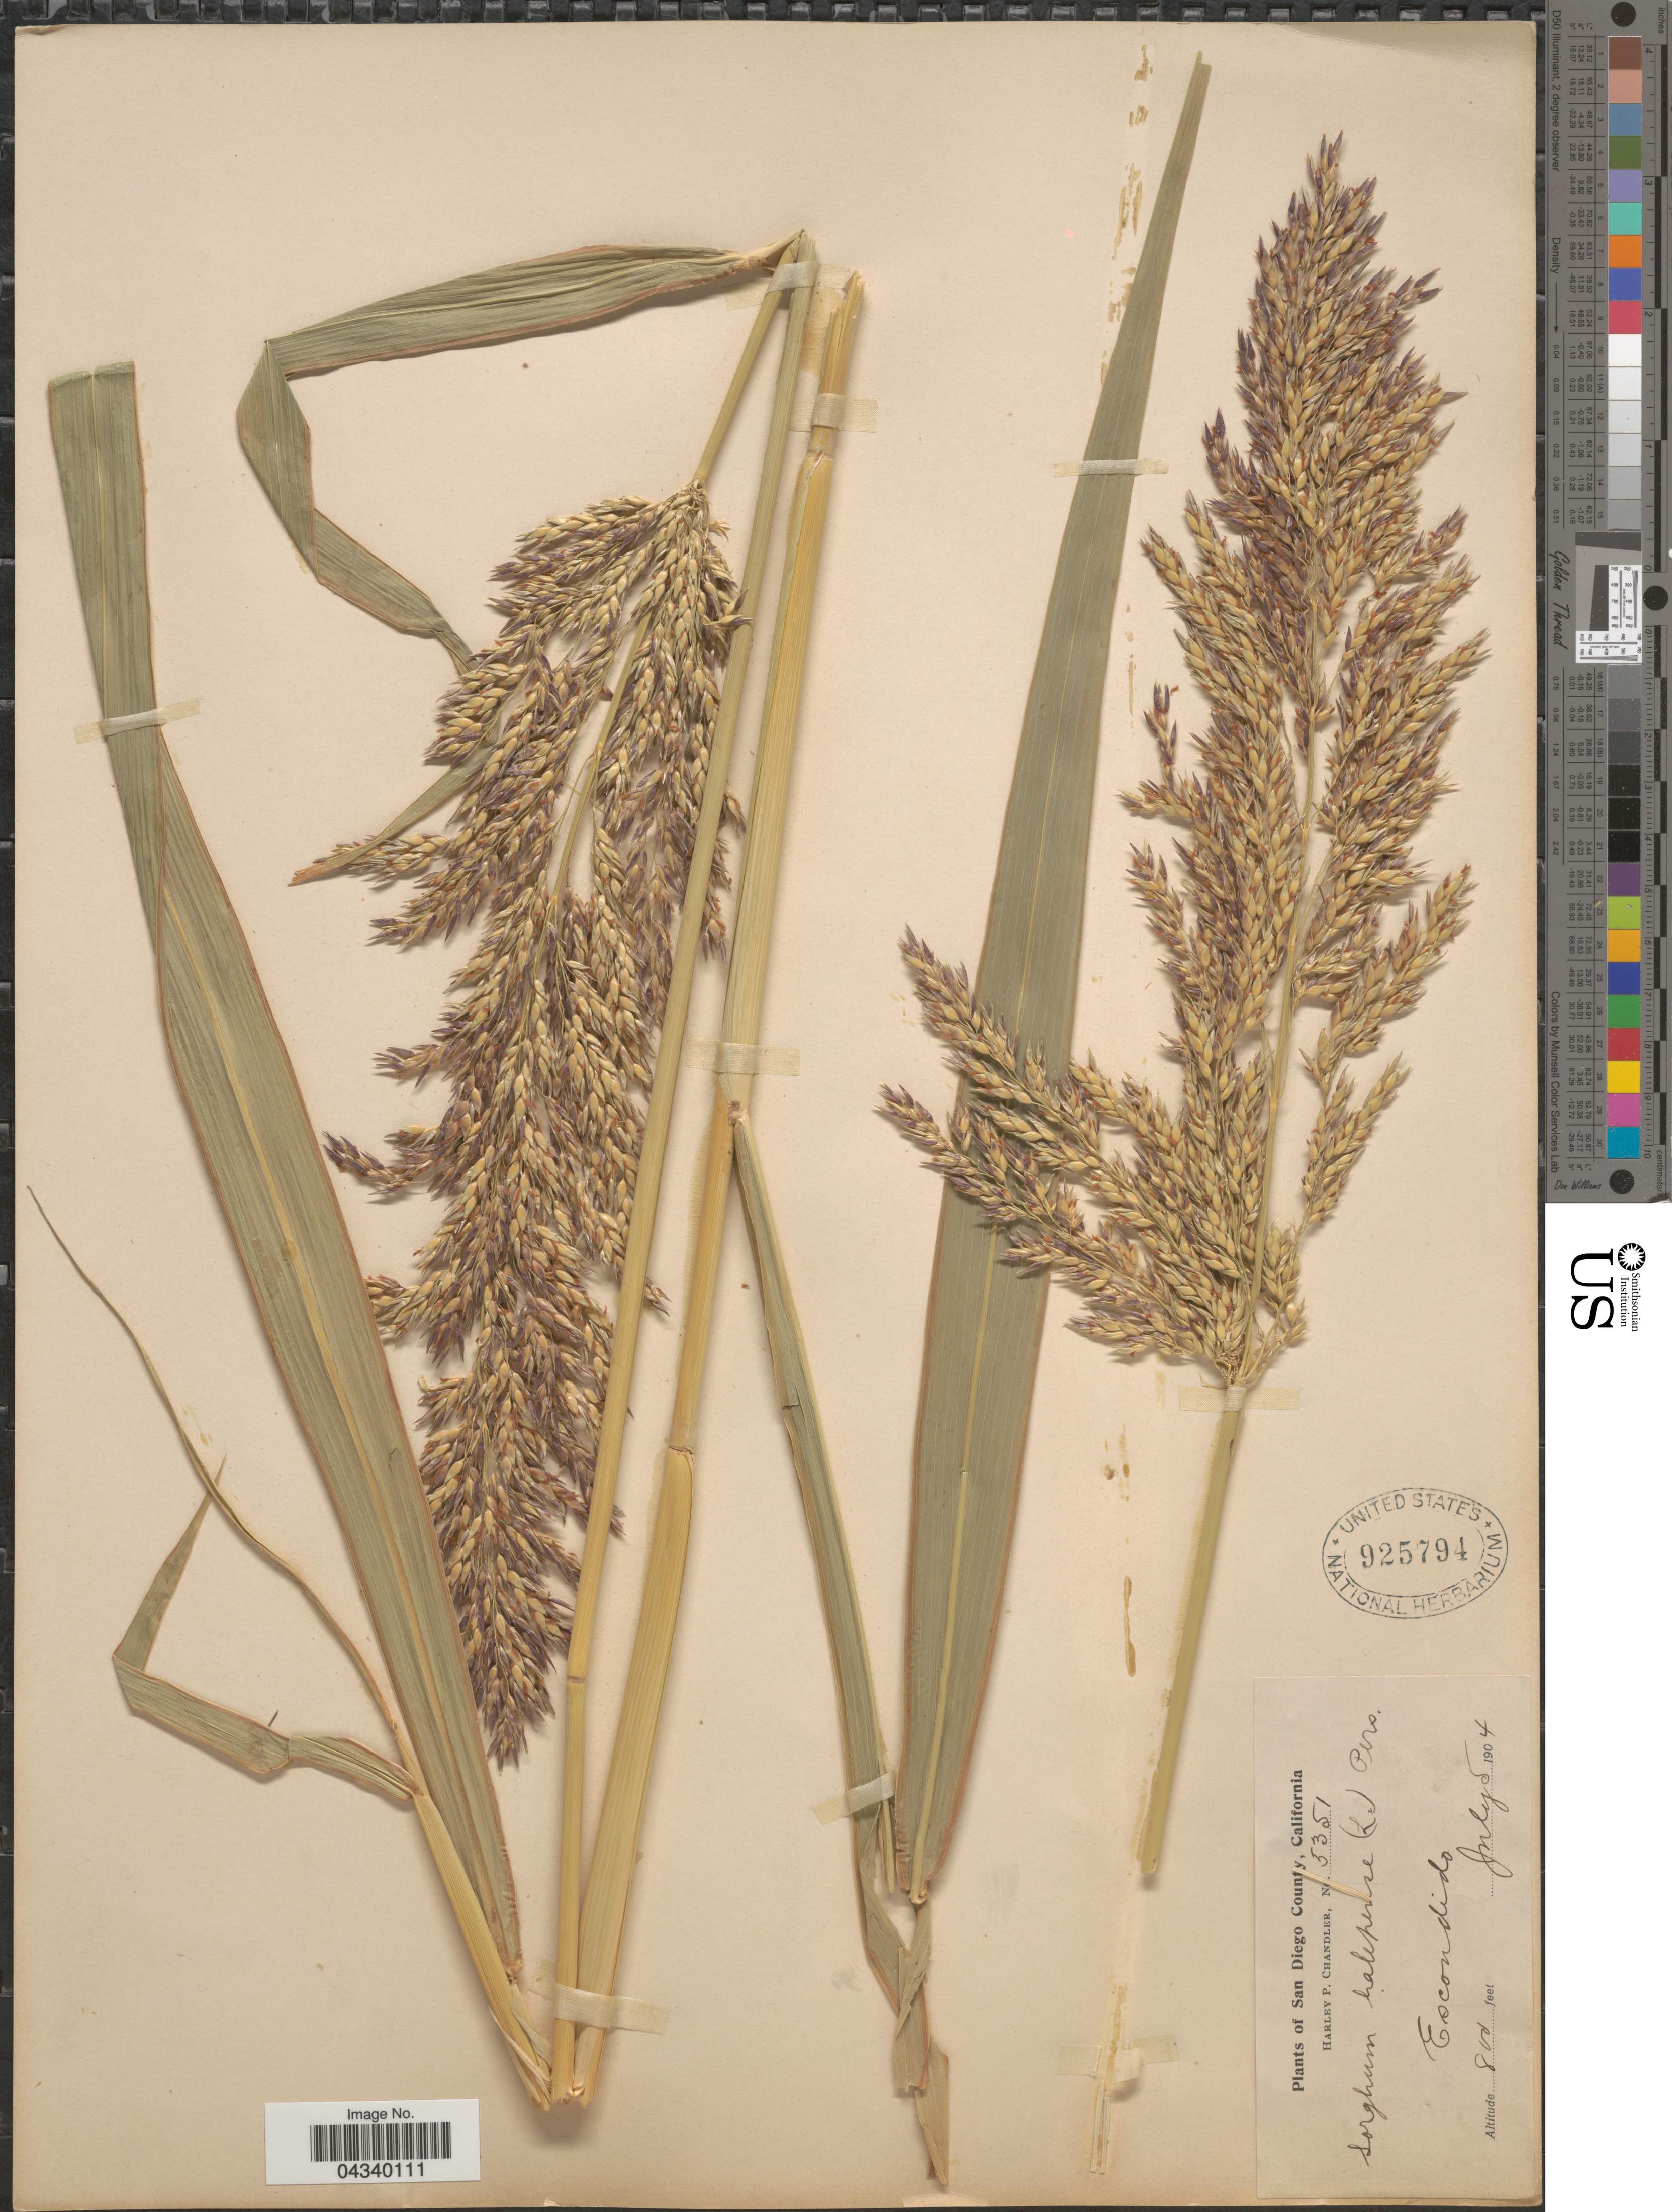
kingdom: Plantae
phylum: Tracheophyta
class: Liliopsida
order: Poales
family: Poaceae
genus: Sorghum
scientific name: Sorghum halepense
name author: (L.) Pers.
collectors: H. Chandler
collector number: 5351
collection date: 1904-07-05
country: United States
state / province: California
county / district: San Diego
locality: San Diego County. Escondido.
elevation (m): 244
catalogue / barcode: US 925794